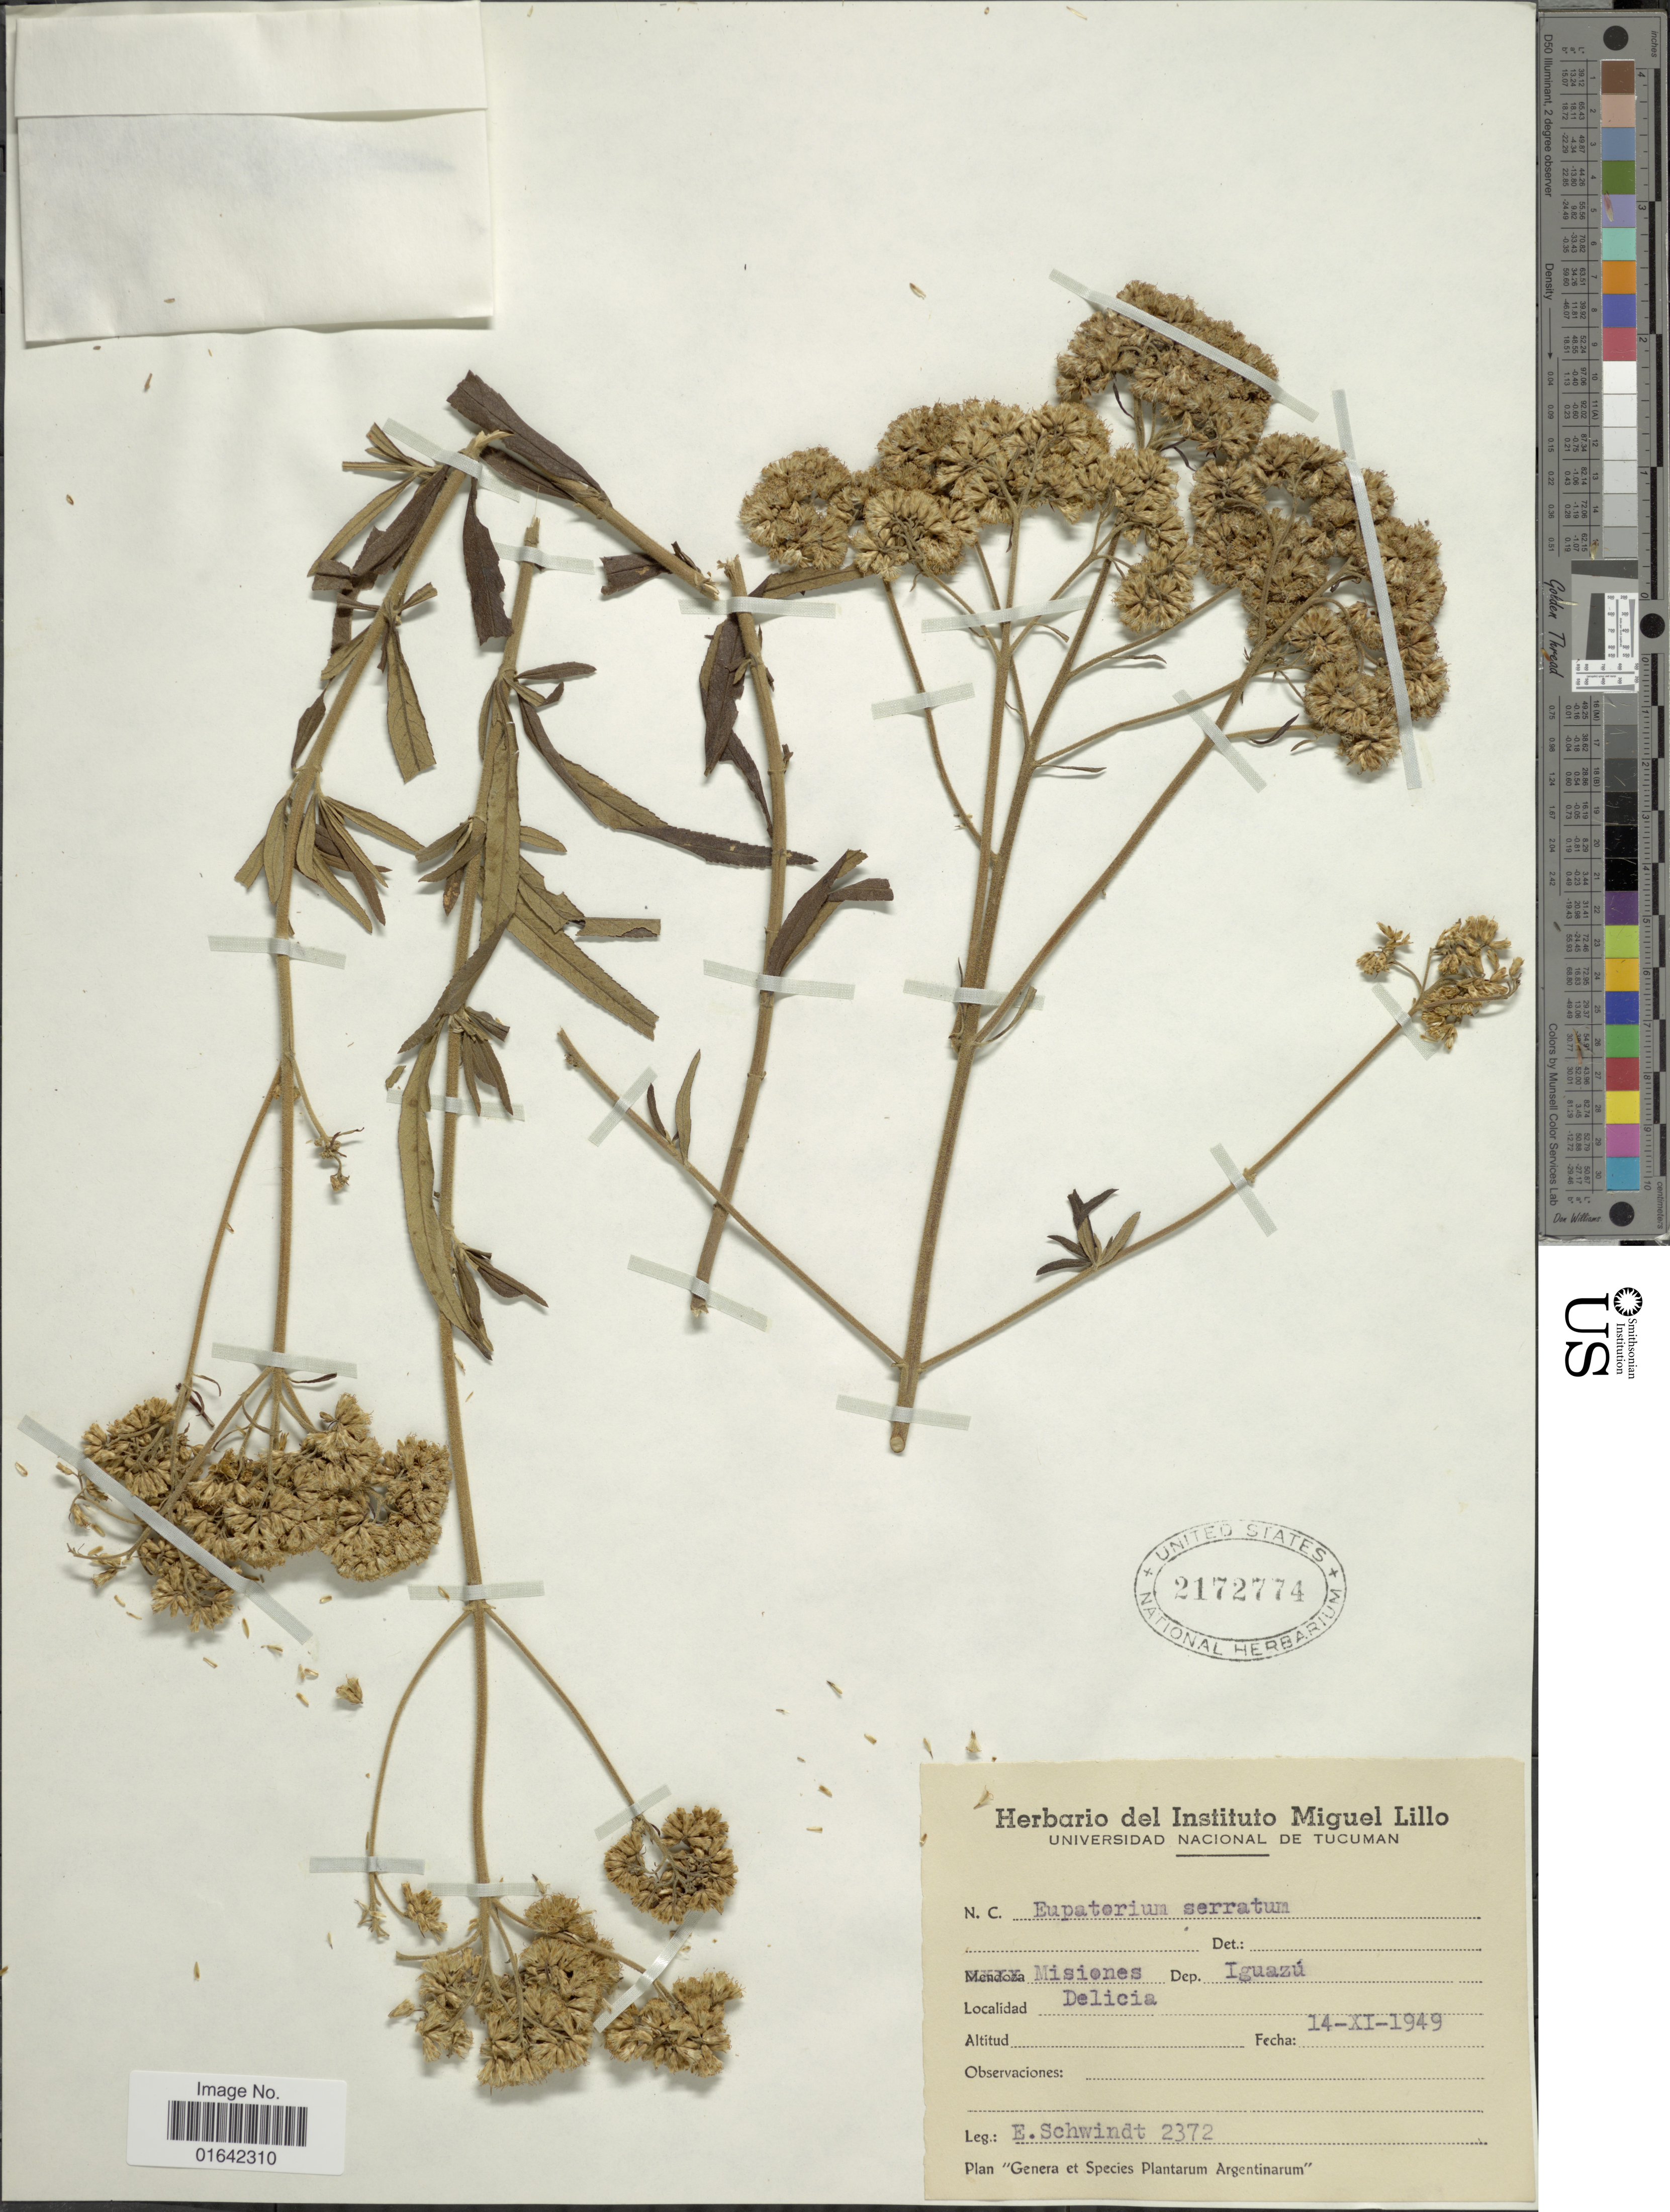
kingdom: Plantae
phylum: Tracheophyta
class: Magnoliopsida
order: Asterales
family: Asteraceae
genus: Grazielia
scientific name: Grazielia serrata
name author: (Spreng.) R.M. King & H. Rob.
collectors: E. Schwindt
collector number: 2372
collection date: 1949-11-14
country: Argentina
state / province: Misiones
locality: Misiones, Dep. Iguazu. Delicia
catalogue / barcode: US 2172774